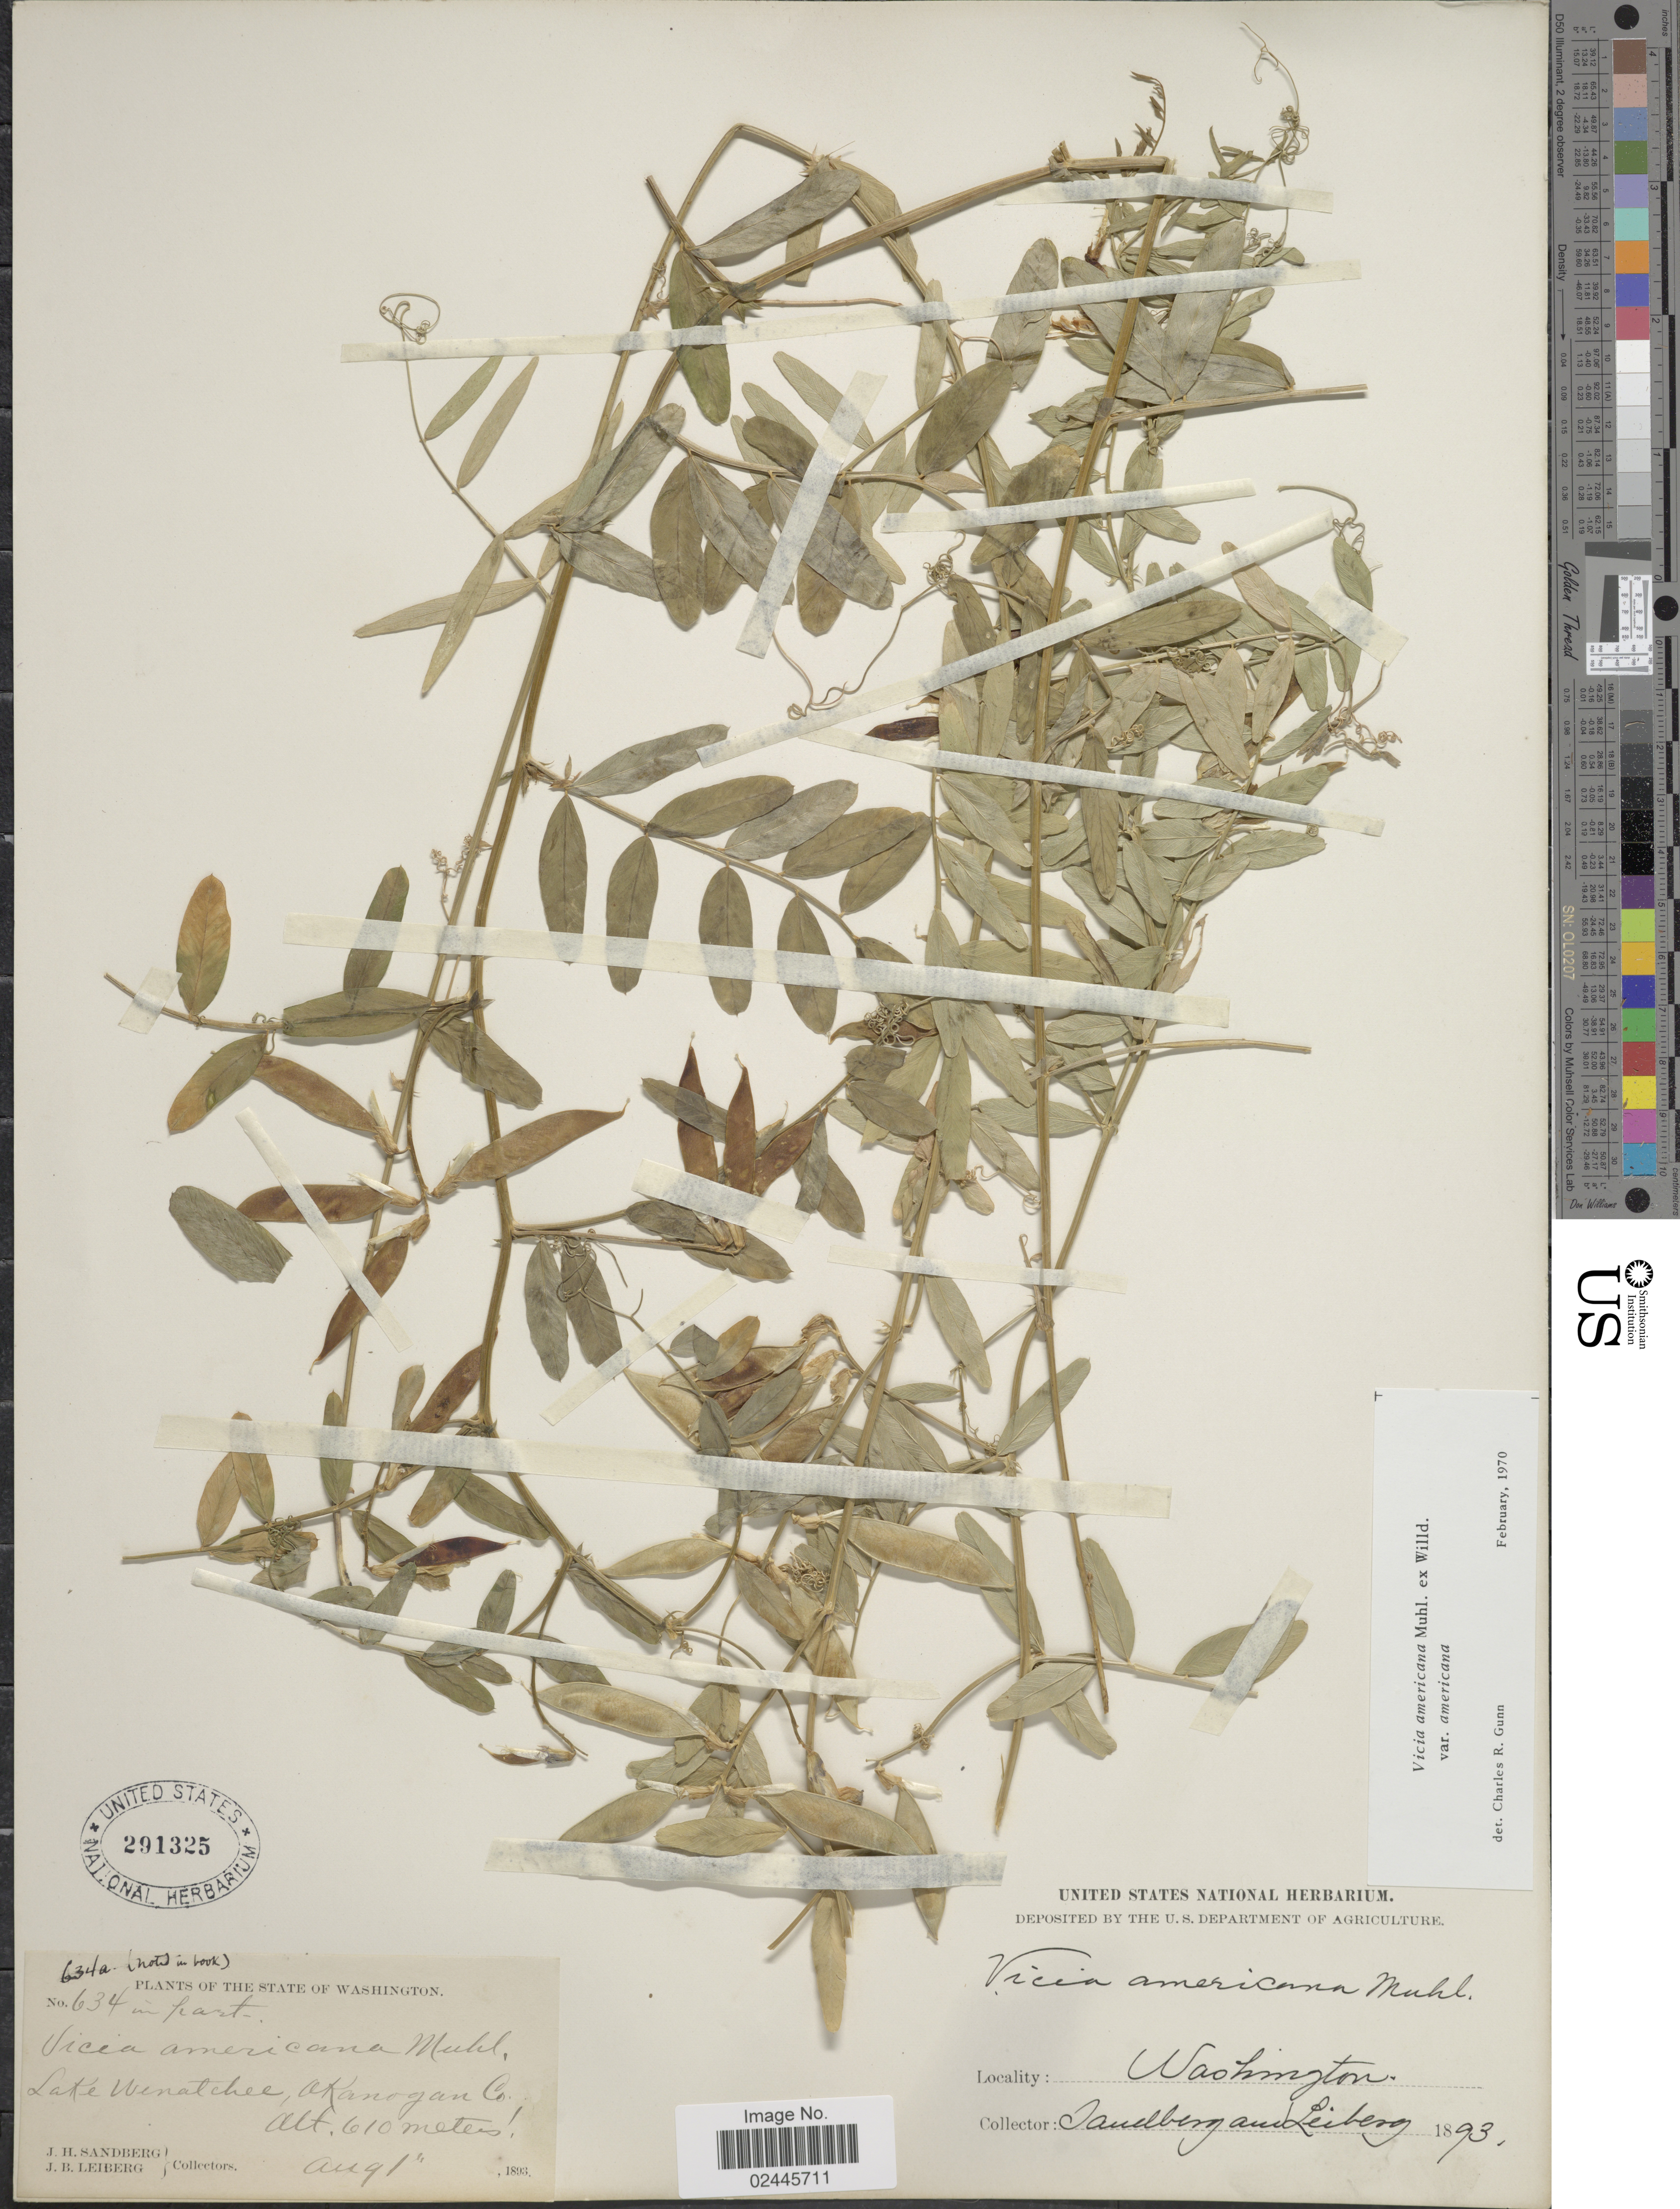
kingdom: Plantae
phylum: Tracheophyta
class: Magnoliopsida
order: Fabales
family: Fabaceae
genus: Vicia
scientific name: Vicia americana var. americana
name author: Muhl. ex Willd.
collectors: J. H. Sandberg & J. B. Leiberg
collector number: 634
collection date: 1893-08-01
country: United States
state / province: Washington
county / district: Okanogan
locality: Lake Wenatchee, Akanogan Co.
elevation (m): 610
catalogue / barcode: US 291325